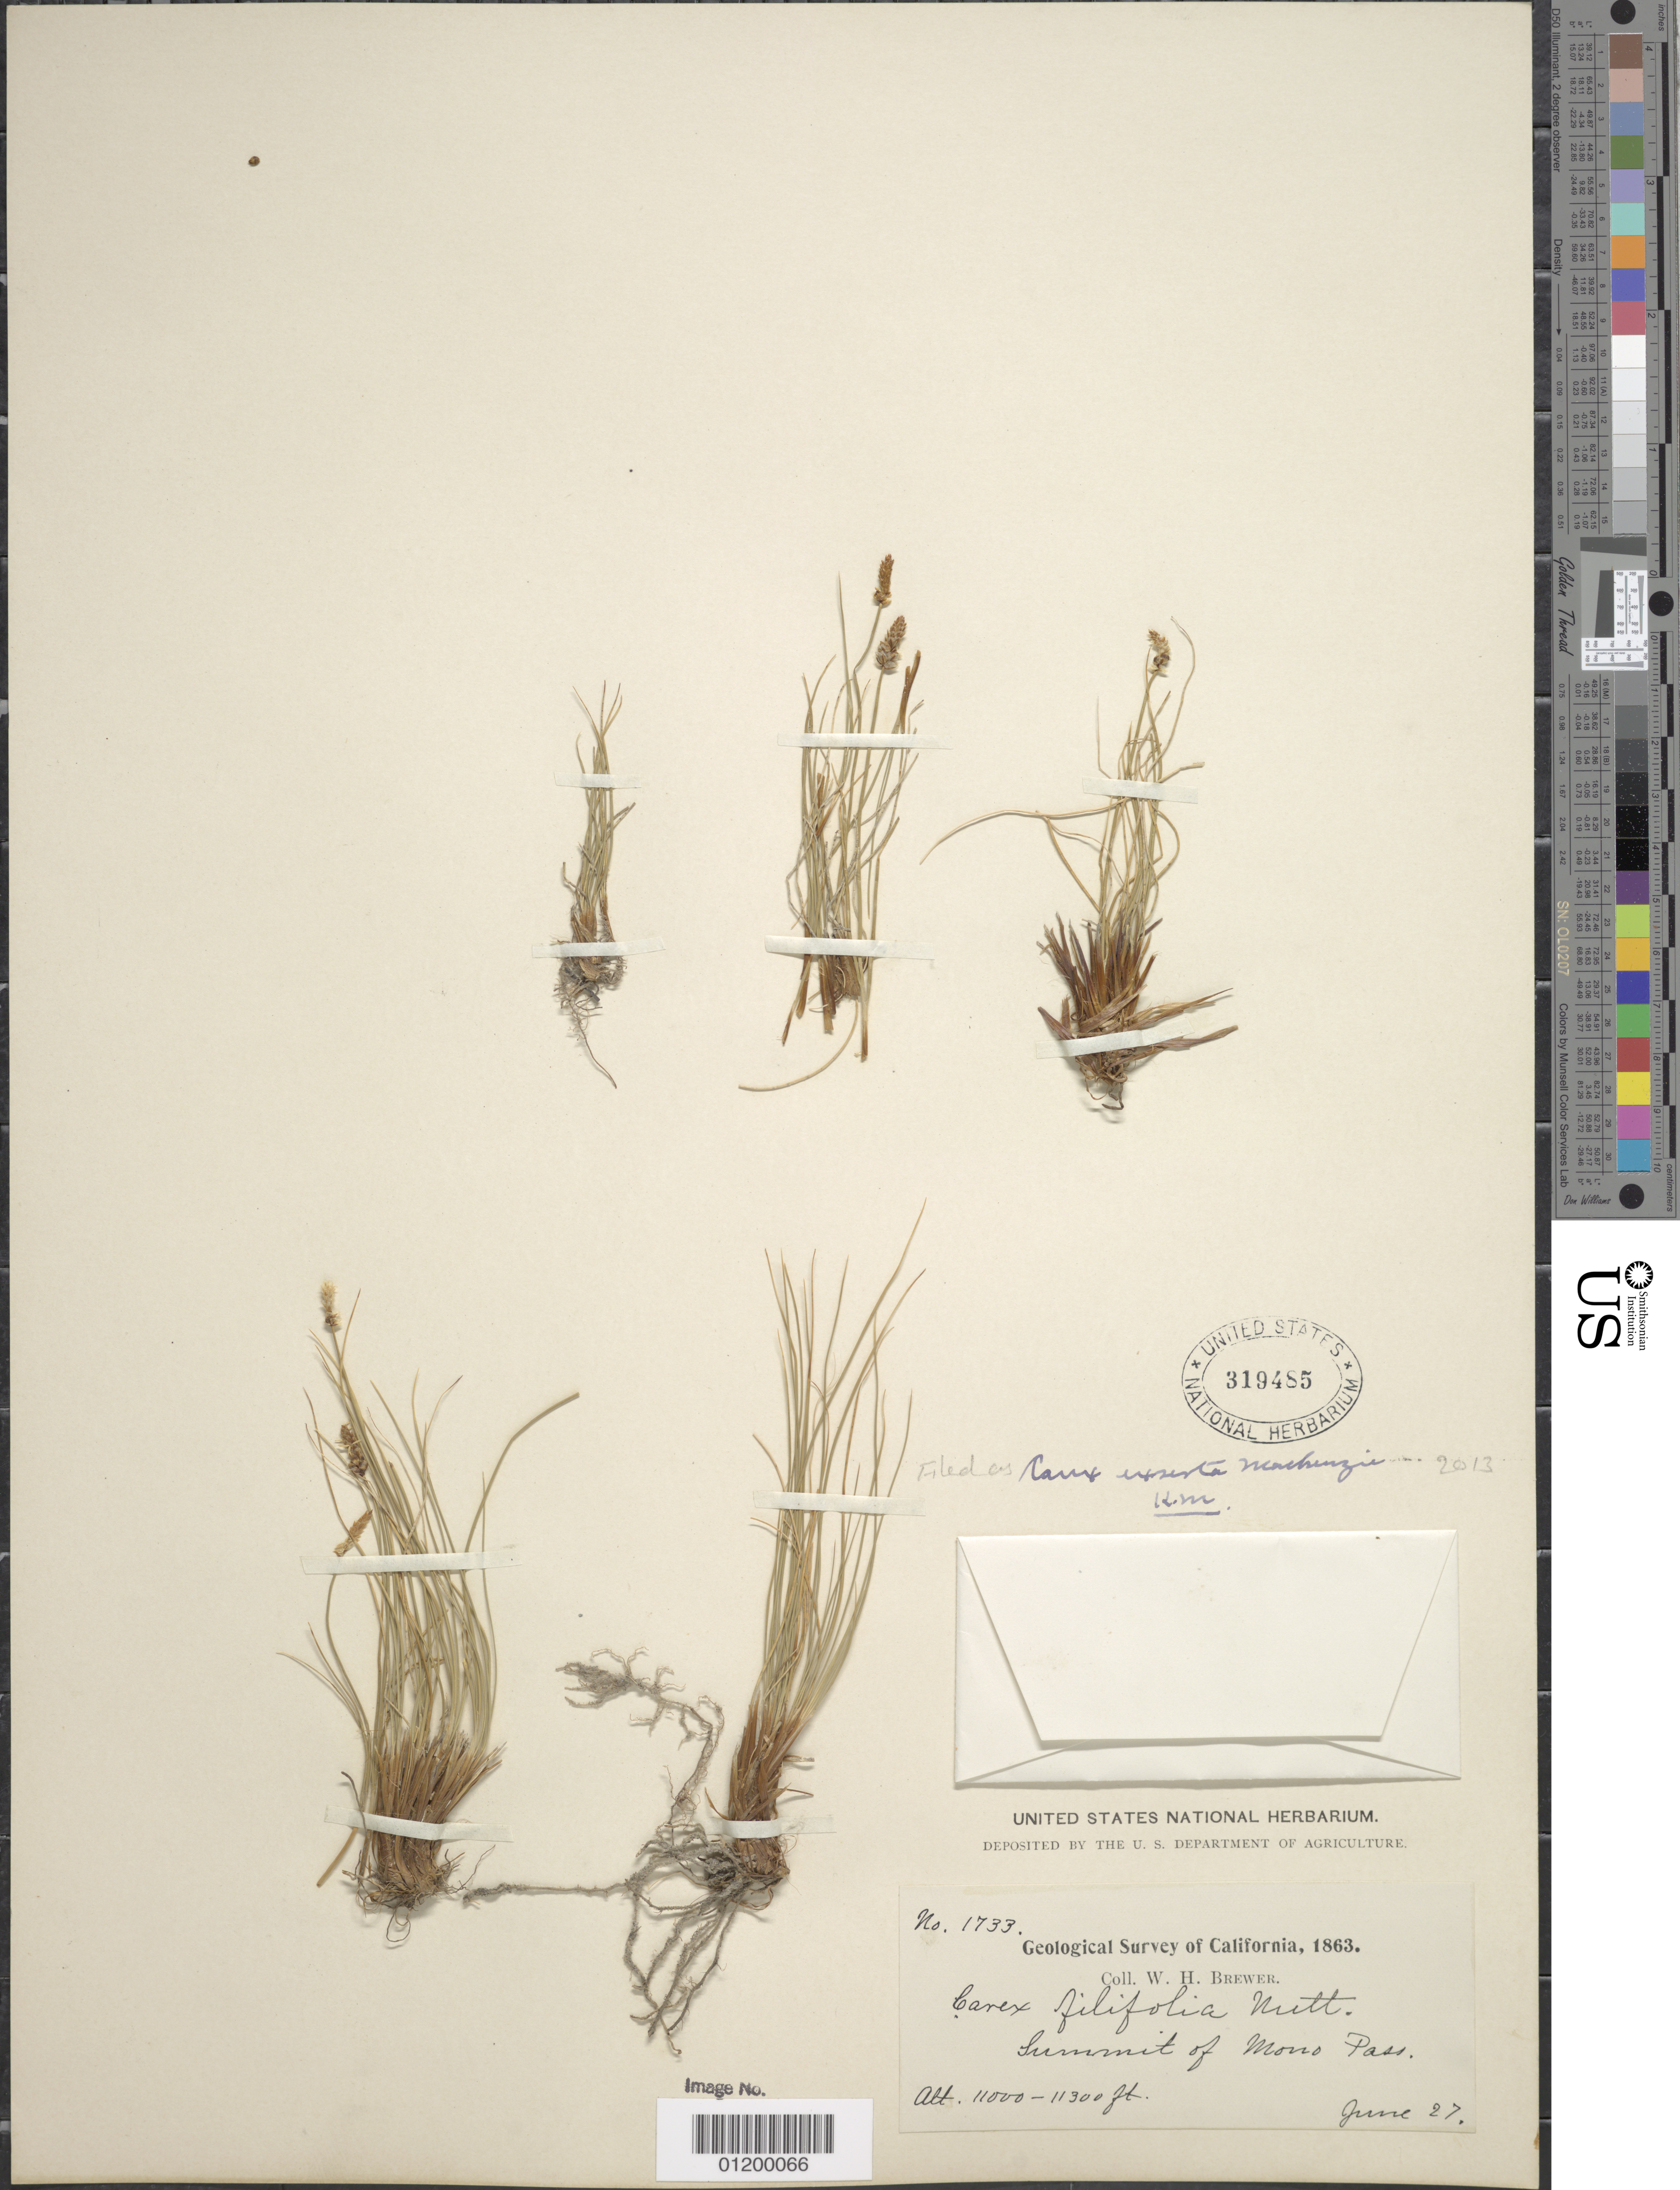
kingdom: Plantae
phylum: Tracheophyta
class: Liliopsida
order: Poales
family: Cyperaceae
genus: Carex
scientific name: Carex filifolia var. erostrata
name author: Kük.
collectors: W. H. Brewer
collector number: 1733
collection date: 1863-06-27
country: United States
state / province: California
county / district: Mono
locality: Summit of Mono Pass.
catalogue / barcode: US 319485